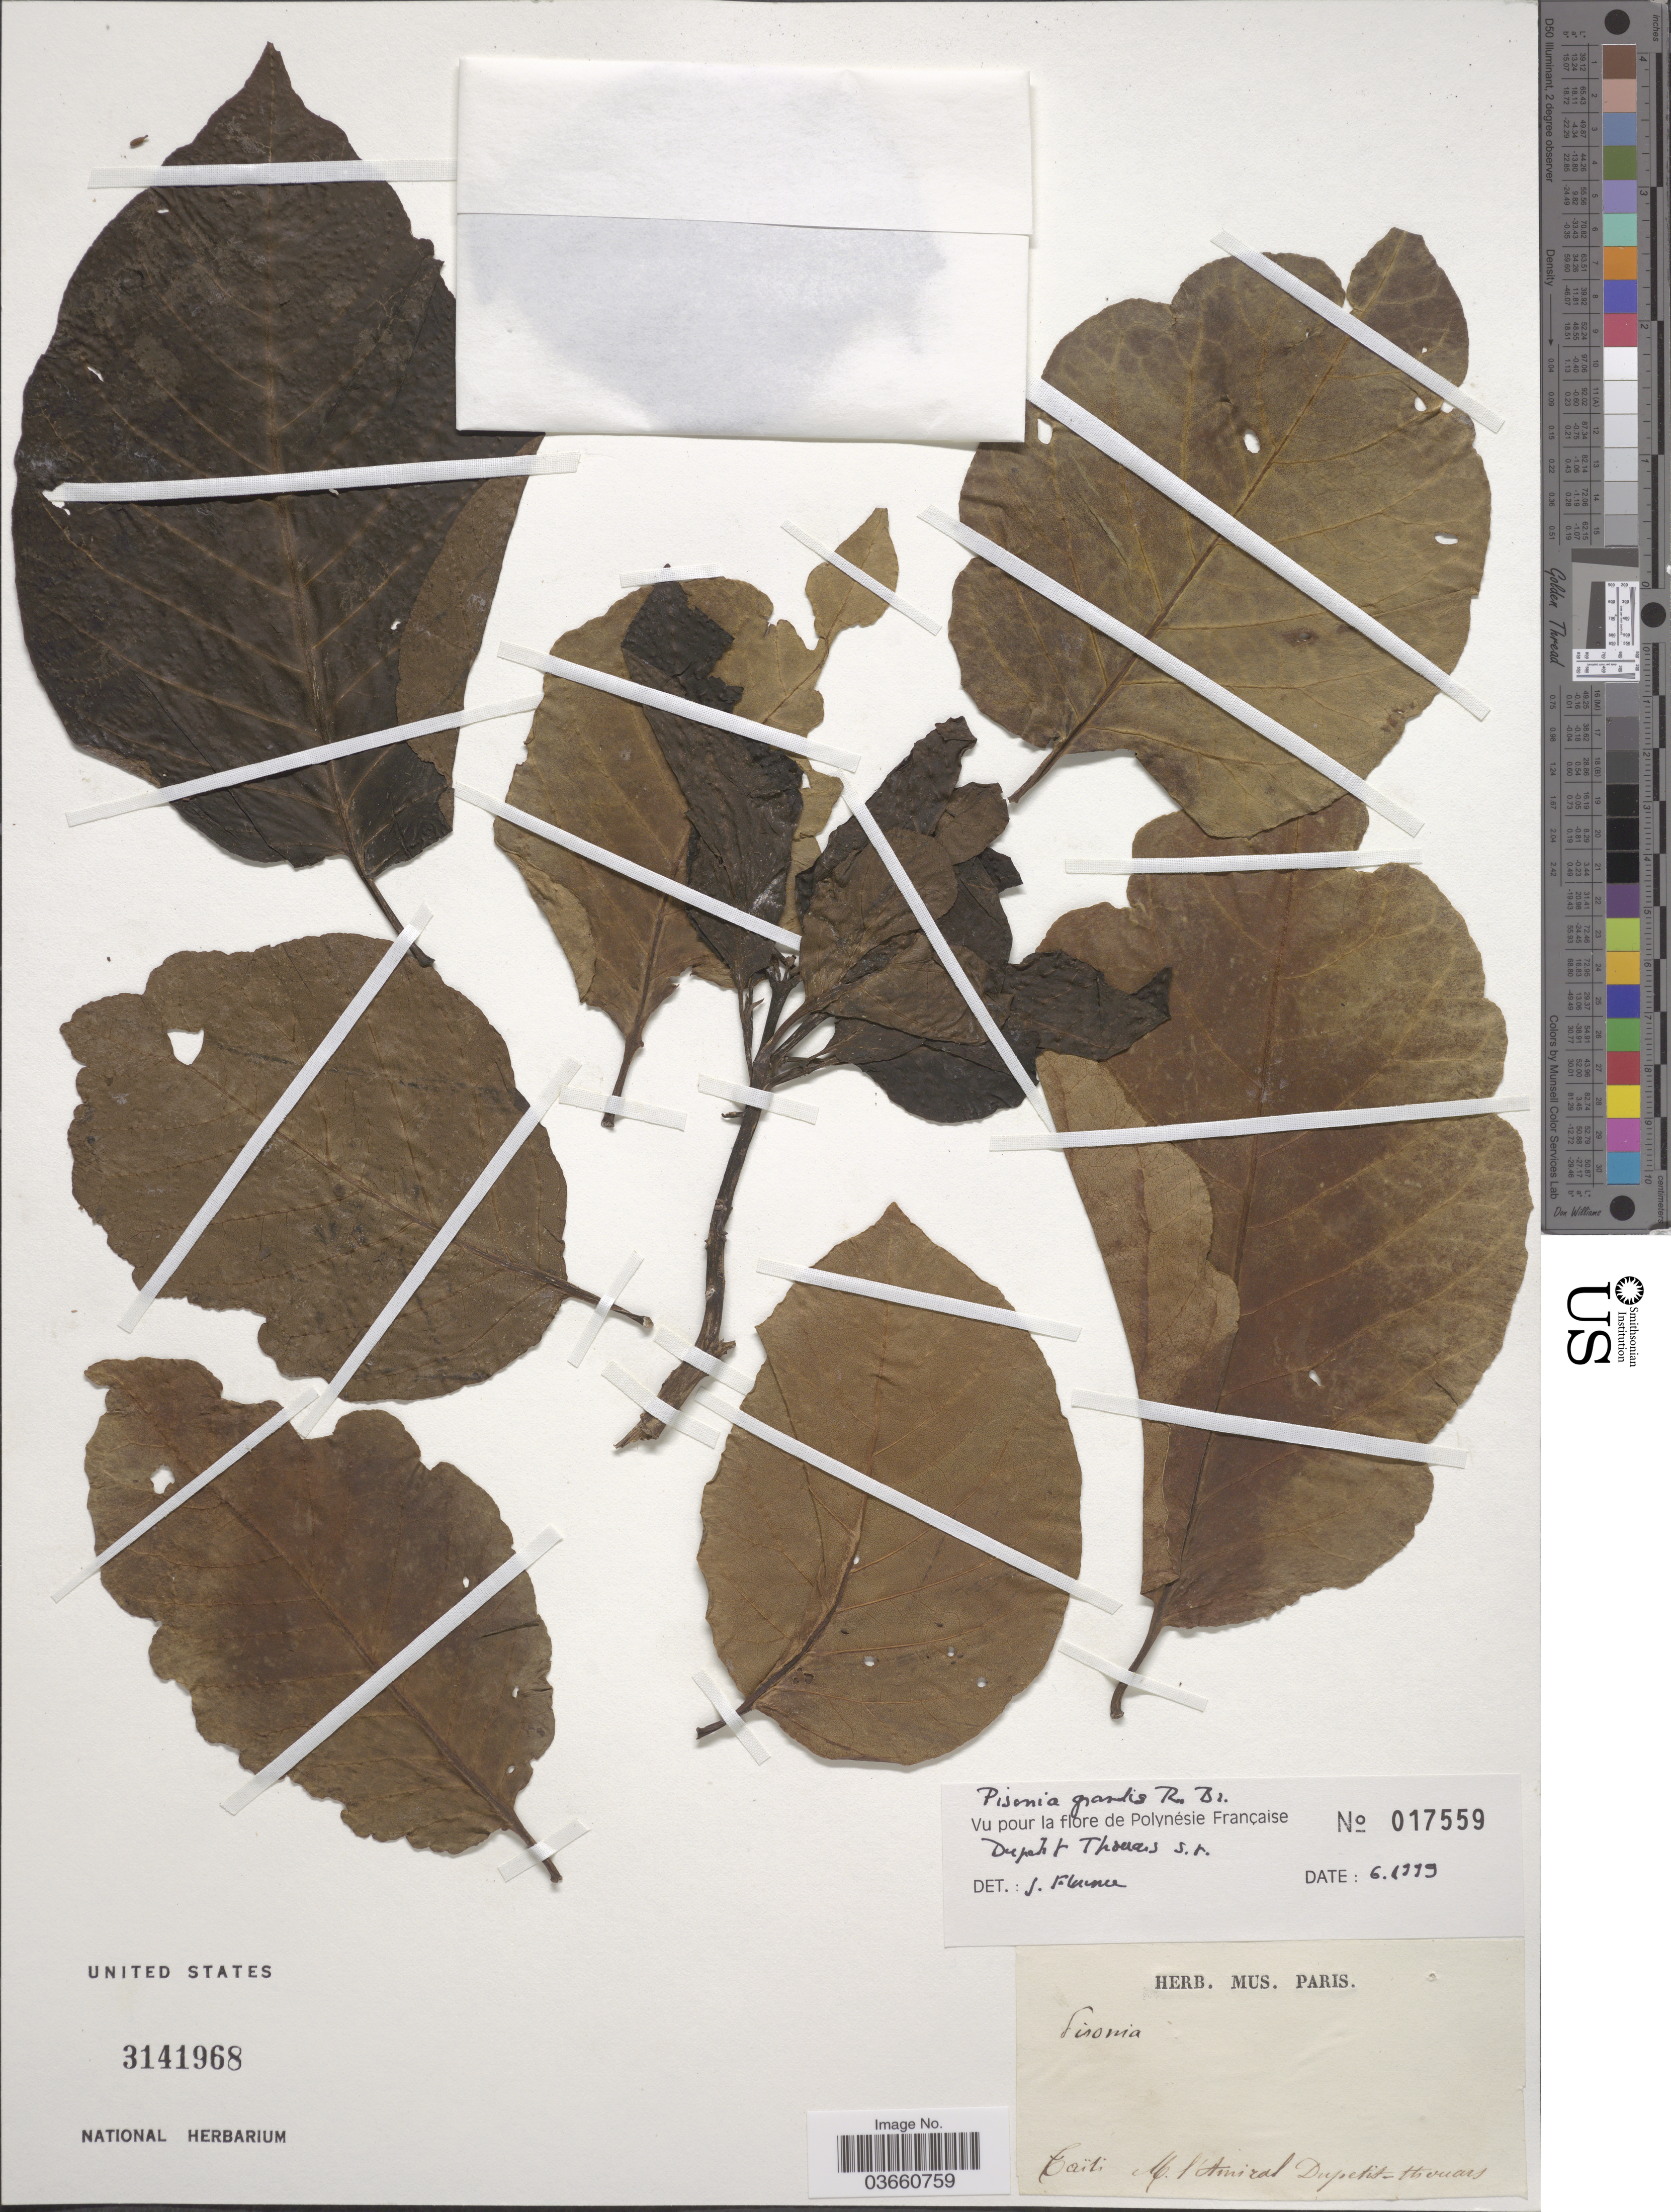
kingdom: Plantae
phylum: Tracheophyta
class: Magnoliopsida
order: Caryophyllales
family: Nyctaginaceae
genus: Pisonia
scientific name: Pisonia grandis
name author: R. Br.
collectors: ex herb. Mus. Paris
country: French Polynesia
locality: Taïti. M. l'Amiral Dupetit-thouars [interpreted]. [unsure placement]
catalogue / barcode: US 3141968